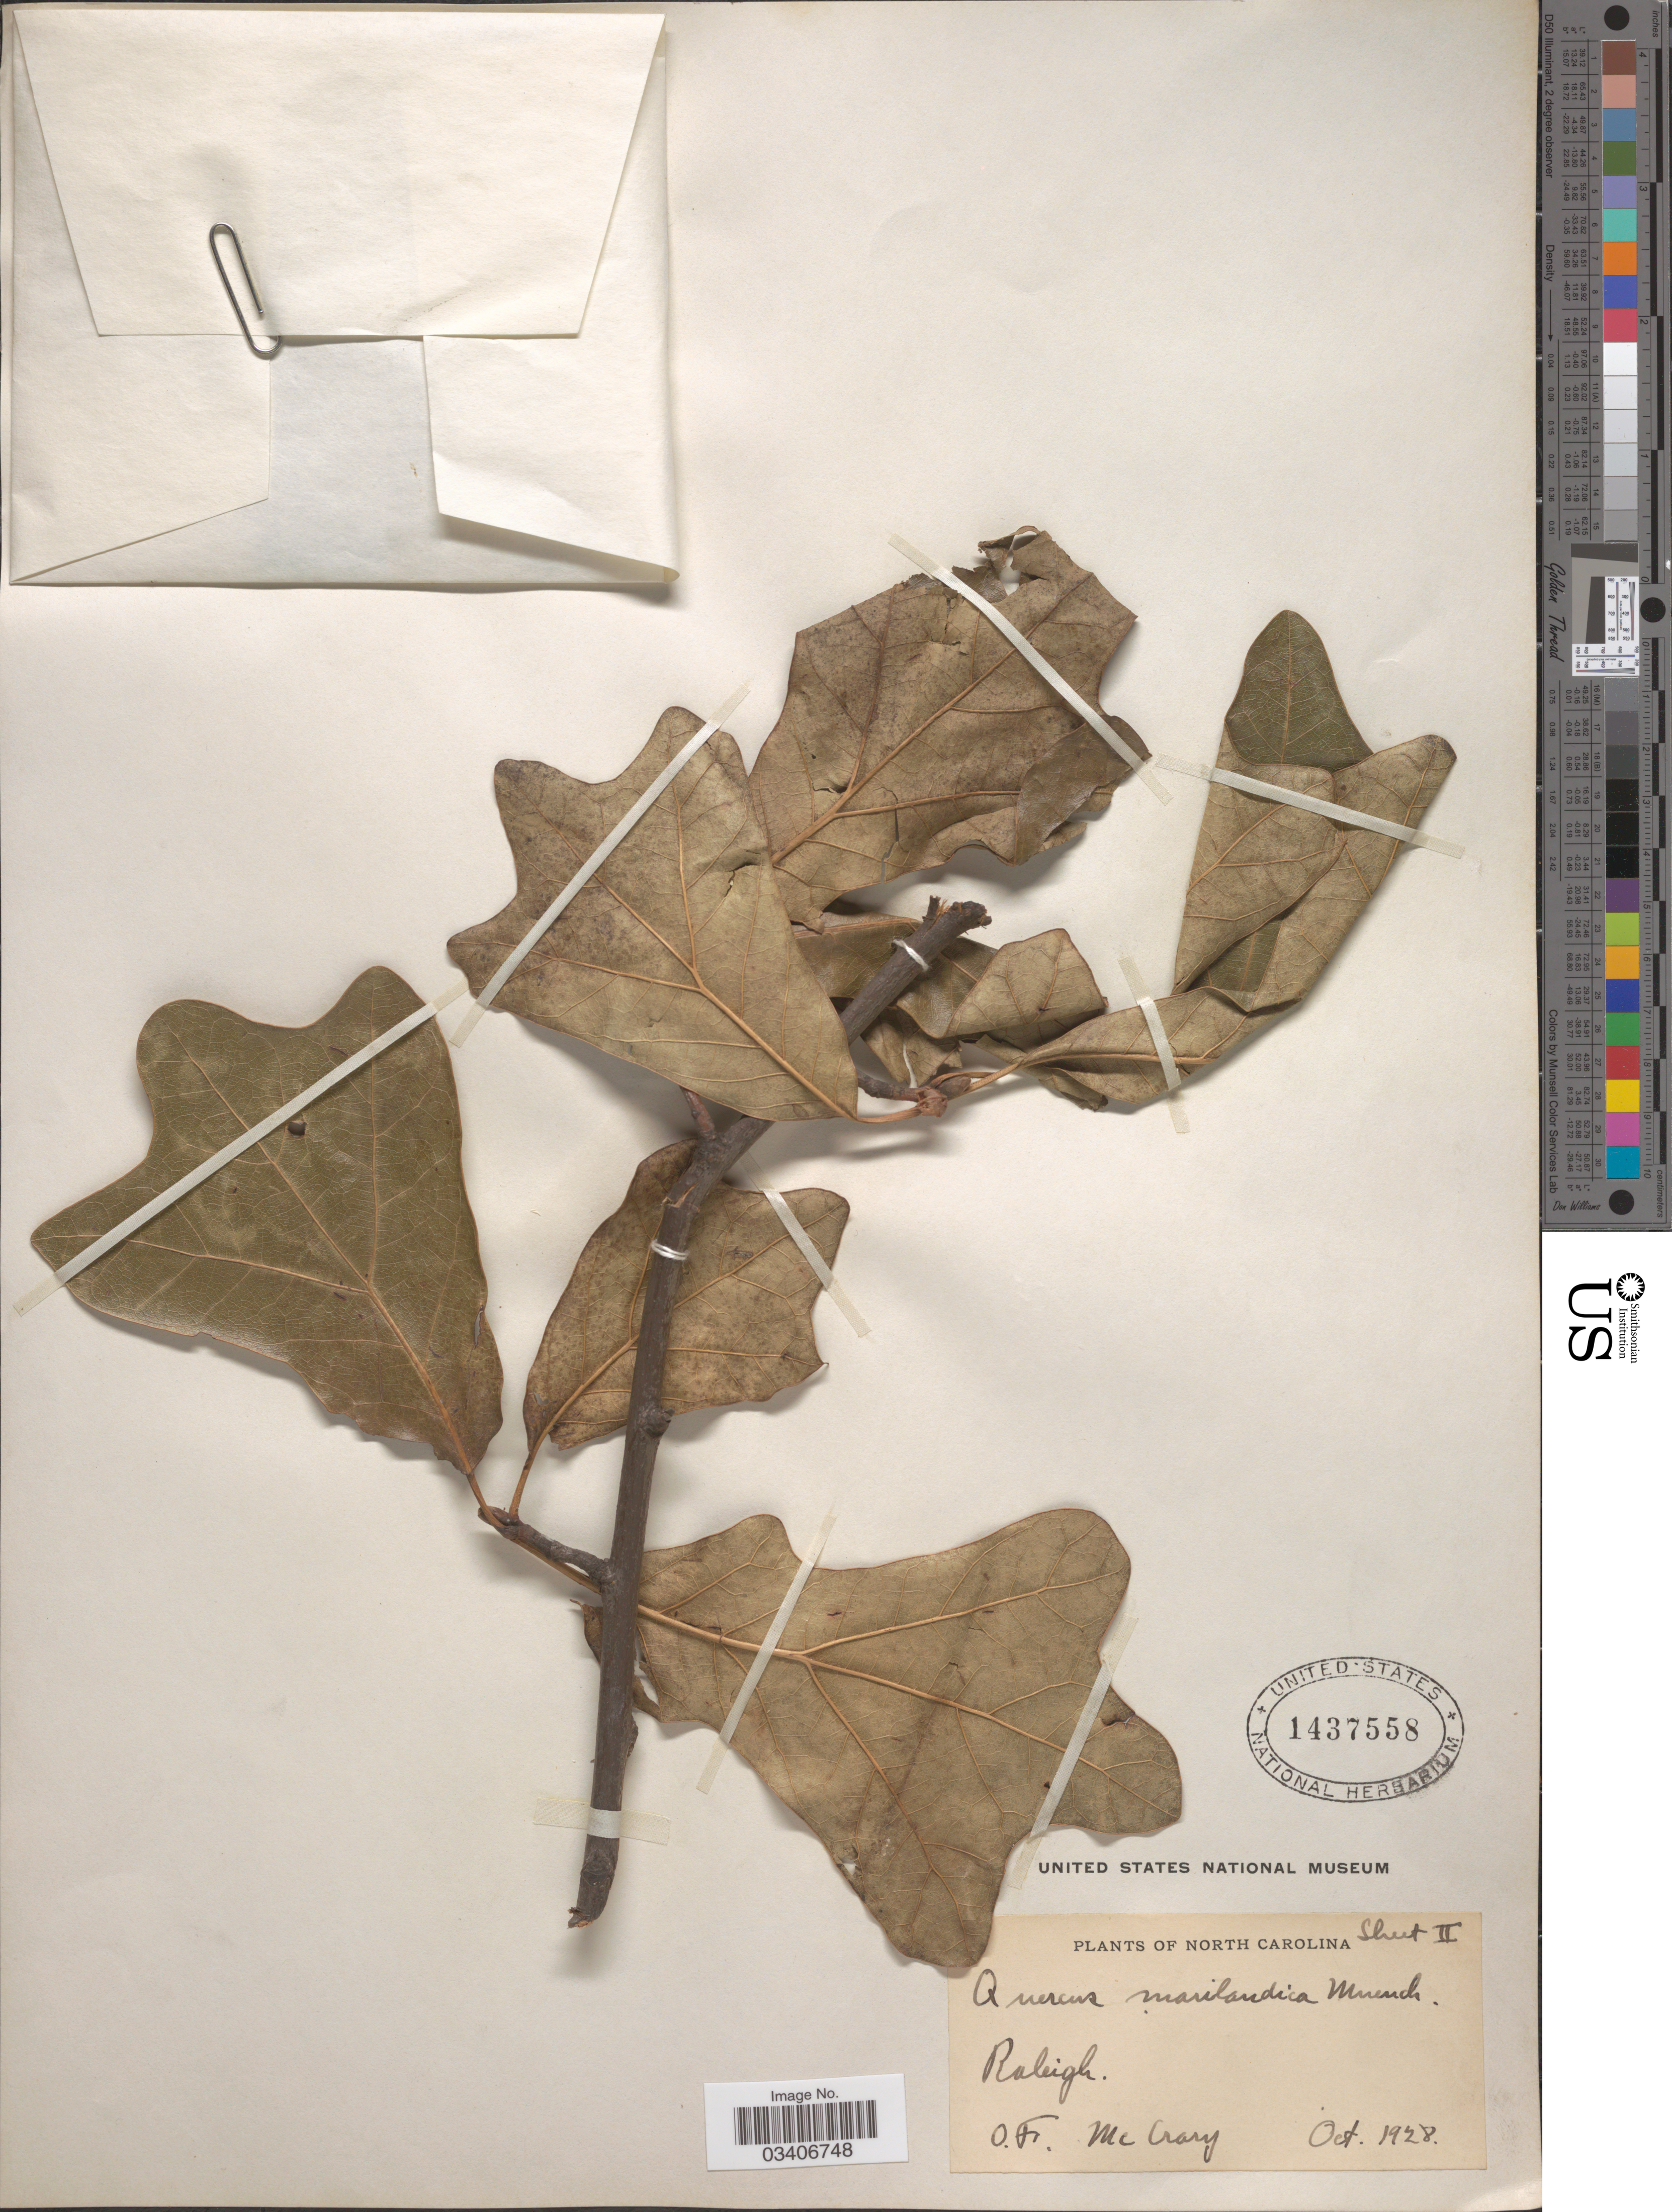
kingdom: Plantae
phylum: Tracheophyta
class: Magnoliopsida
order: Fagales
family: Fagaceae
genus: Quercus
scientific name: Quercus marilandica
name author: (L.) Münchh.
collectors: O. McCrary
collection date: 1928-10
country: United States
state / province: North Carolina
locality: Raleigh.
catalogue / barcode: US 1437558